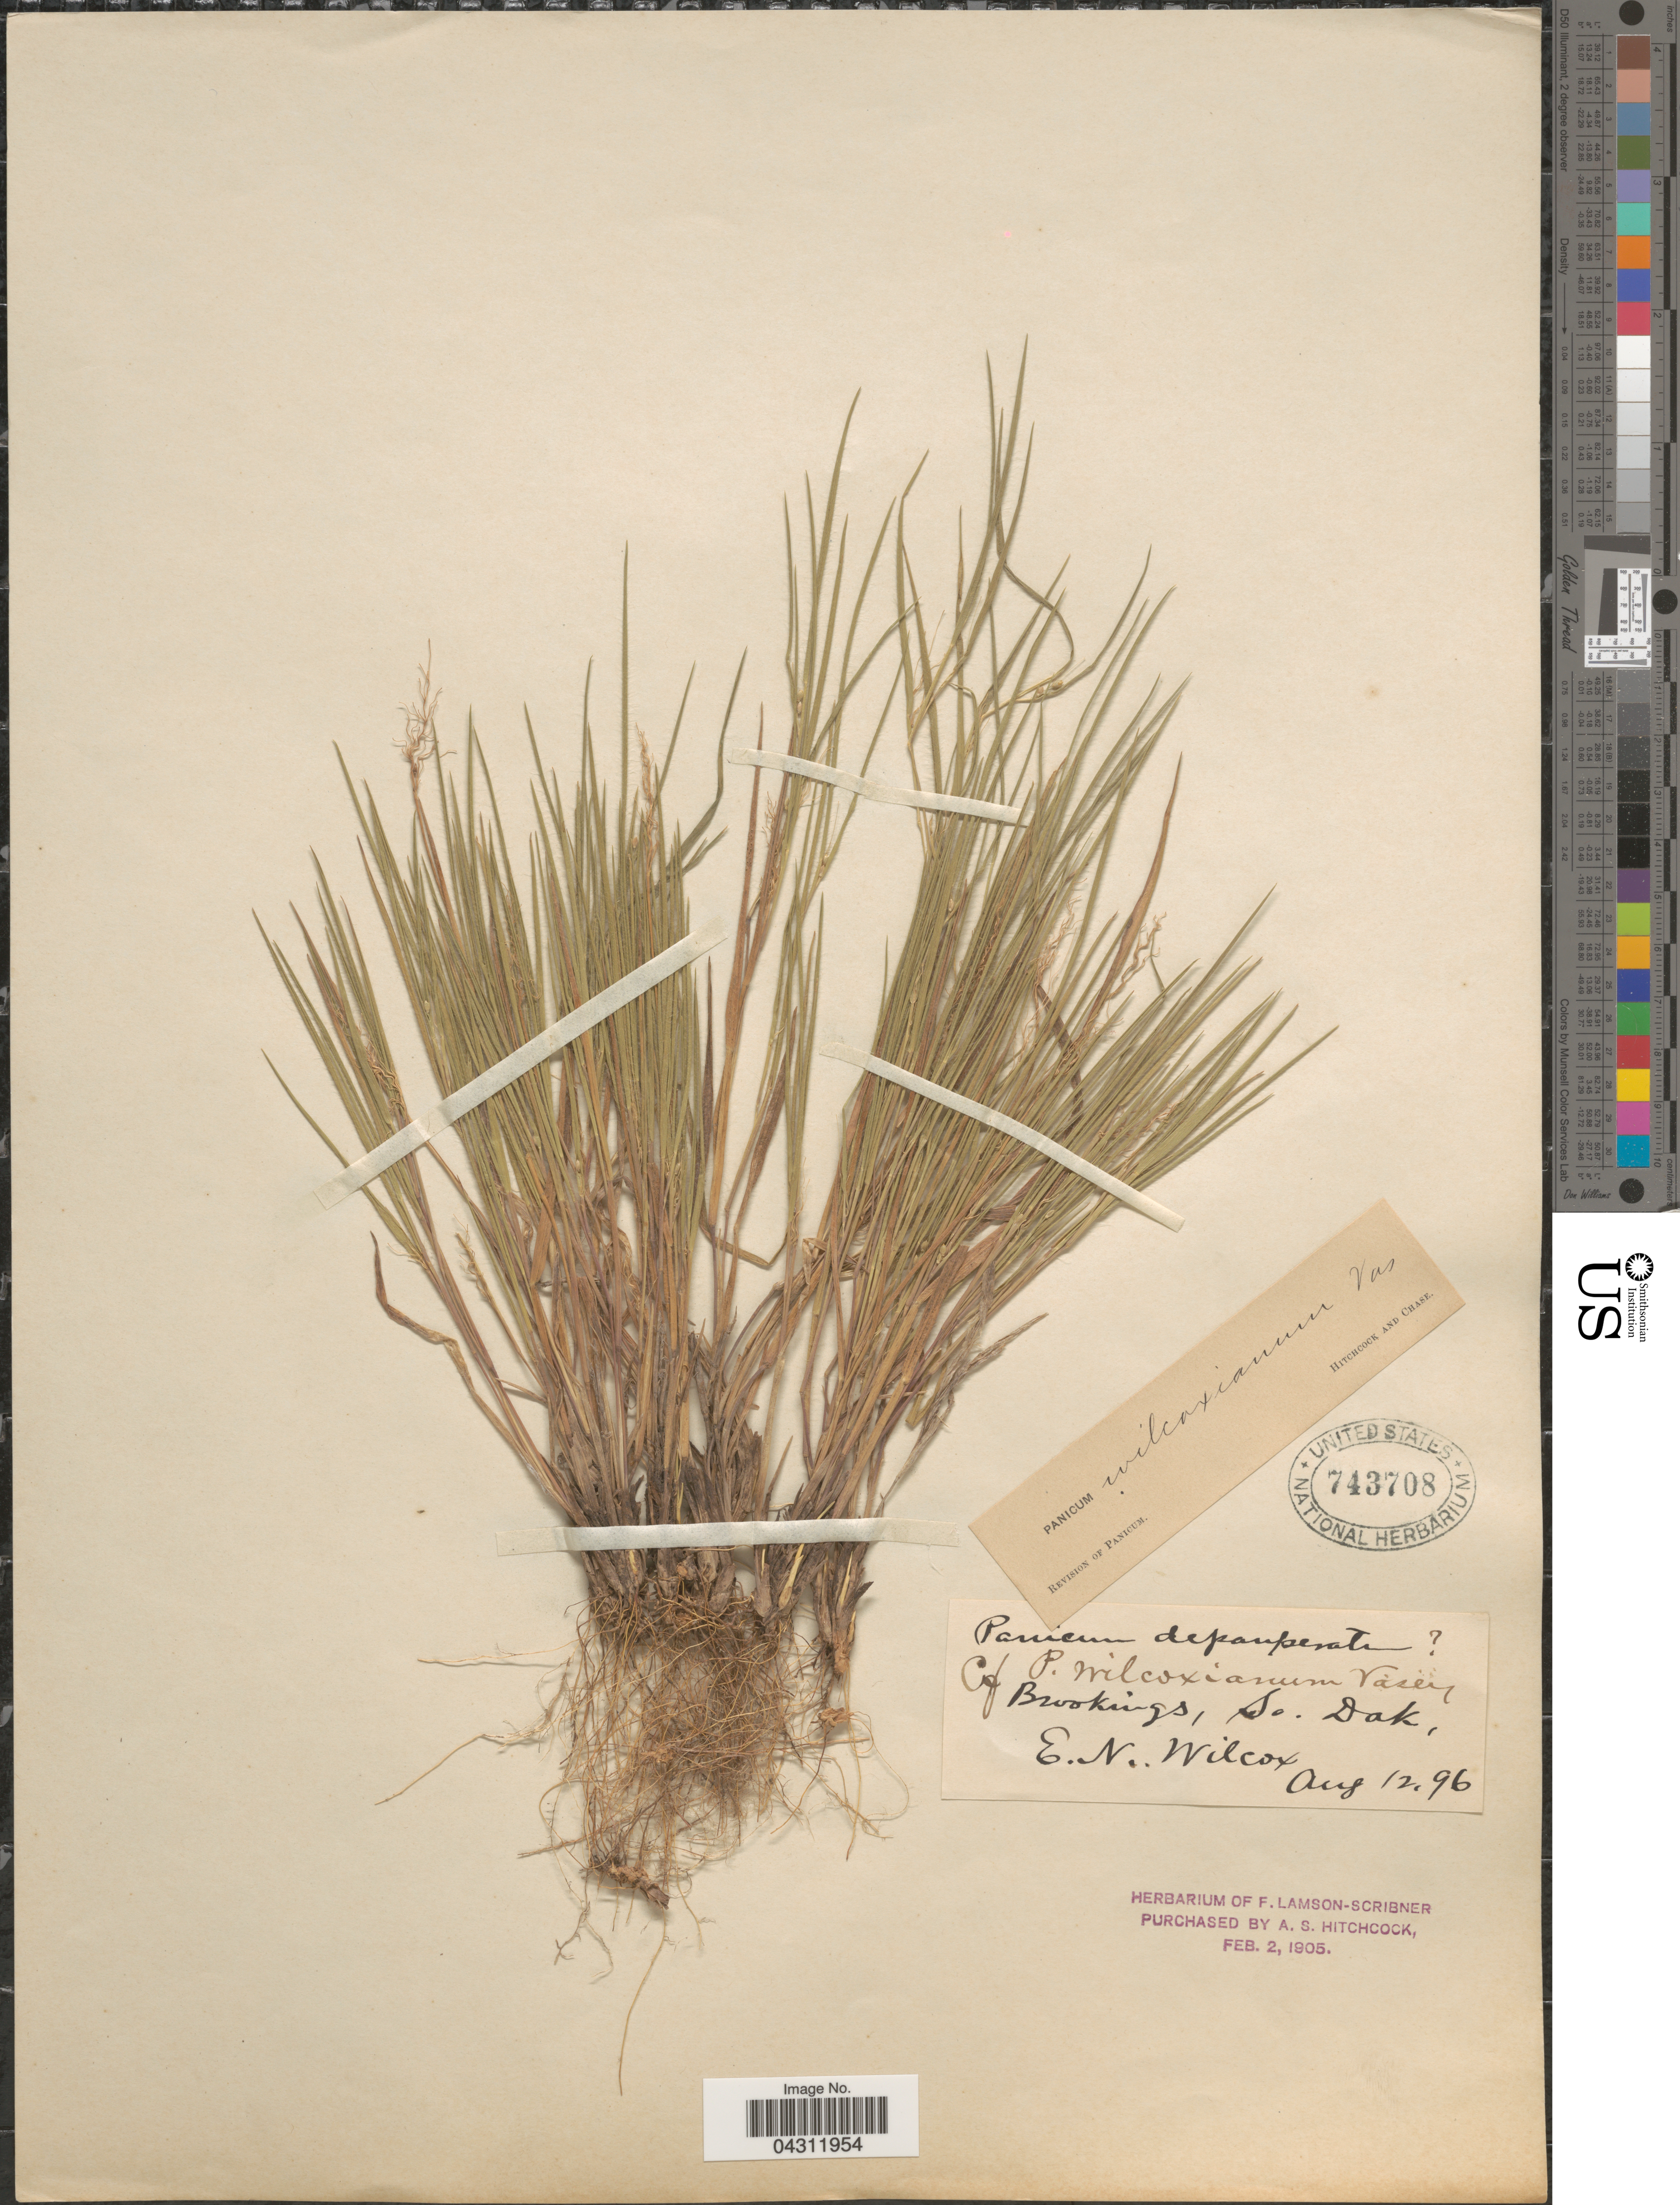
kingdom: Plantae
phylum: Tracheophyta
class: Liliopsida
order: Poales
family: Poaceae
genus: Dichanthelium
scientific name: Dichanthelium wilcoxianum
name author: Freckmann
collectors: E. Wilcox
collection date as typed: Transcribed d/m/y: 12/8/96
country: United States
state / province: South Dakota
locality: Brookings.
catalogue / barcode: US 743708